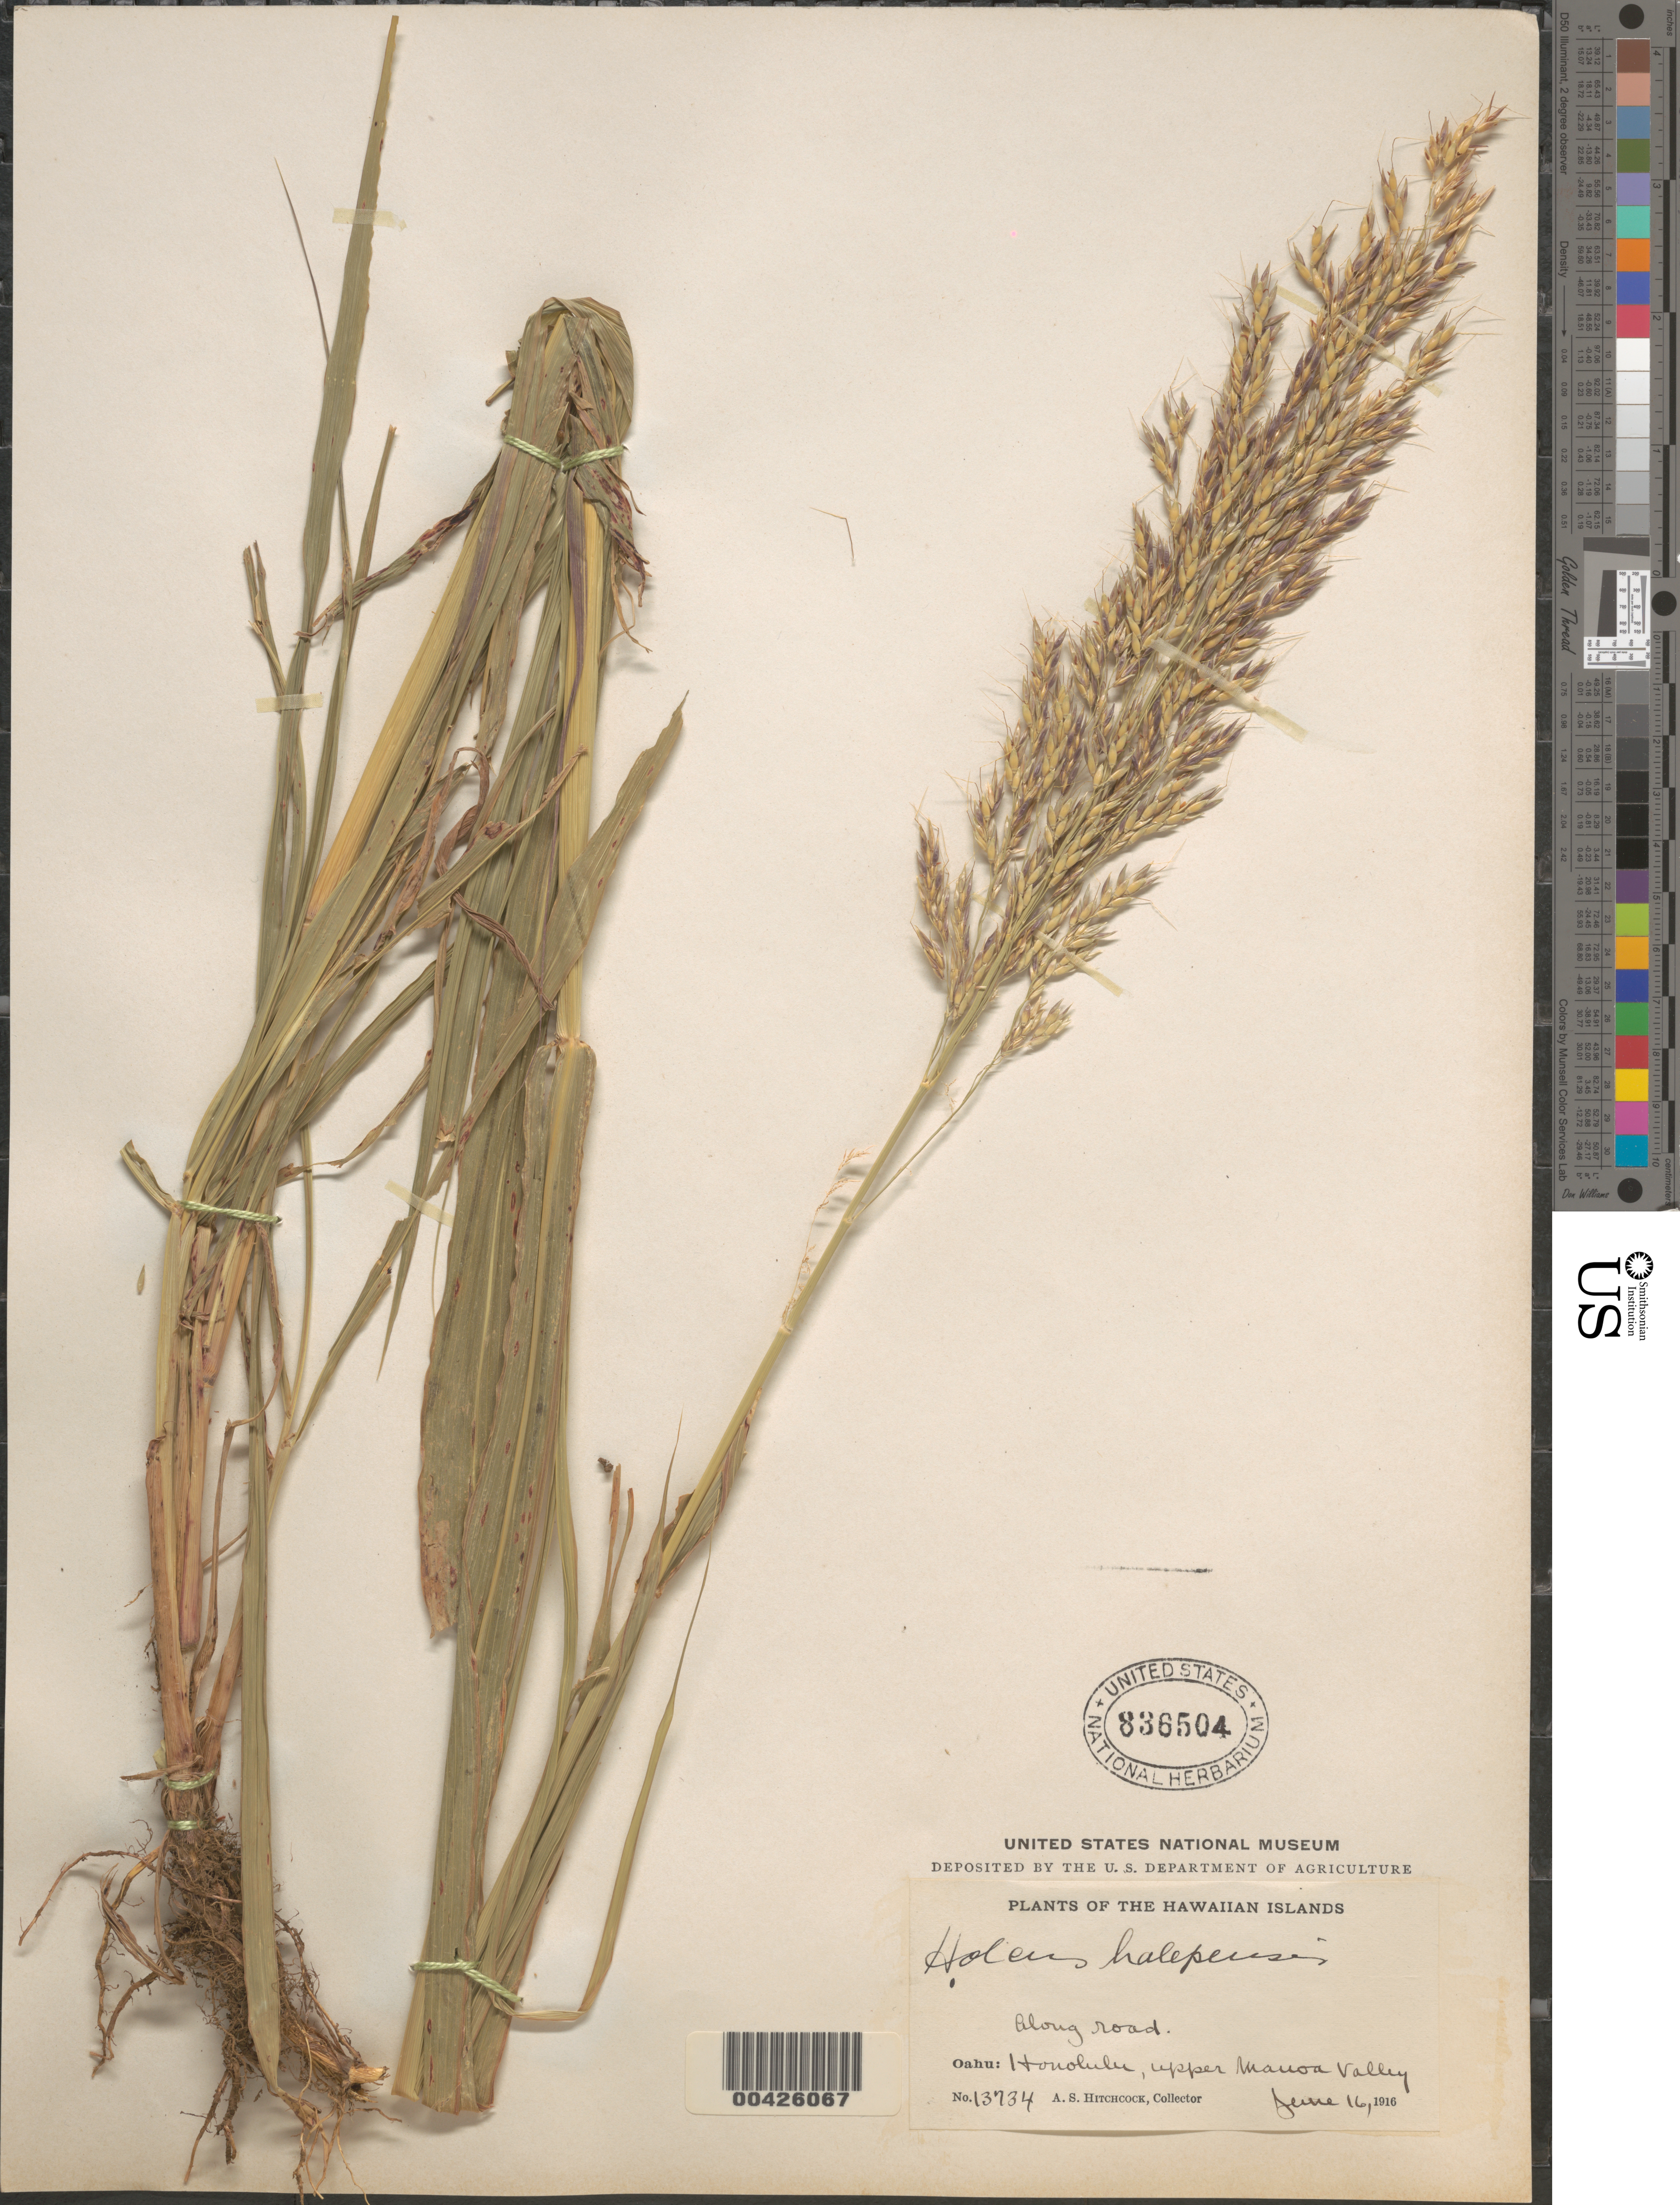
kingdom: Plantae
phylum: Tracheophyta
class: Liliopsida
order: Poales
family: Poaceae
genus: Sorghum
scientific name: Sorghum halepense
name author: (L.) Pers.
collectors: A. S. Hitchcock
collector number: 13734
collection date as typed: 16 Jun 1916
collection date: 1916-06-16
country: United States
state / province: Hawaii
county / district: Honolulu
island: Oahu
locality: Honolulu, upper Manoa Valley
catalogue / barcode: US 836504